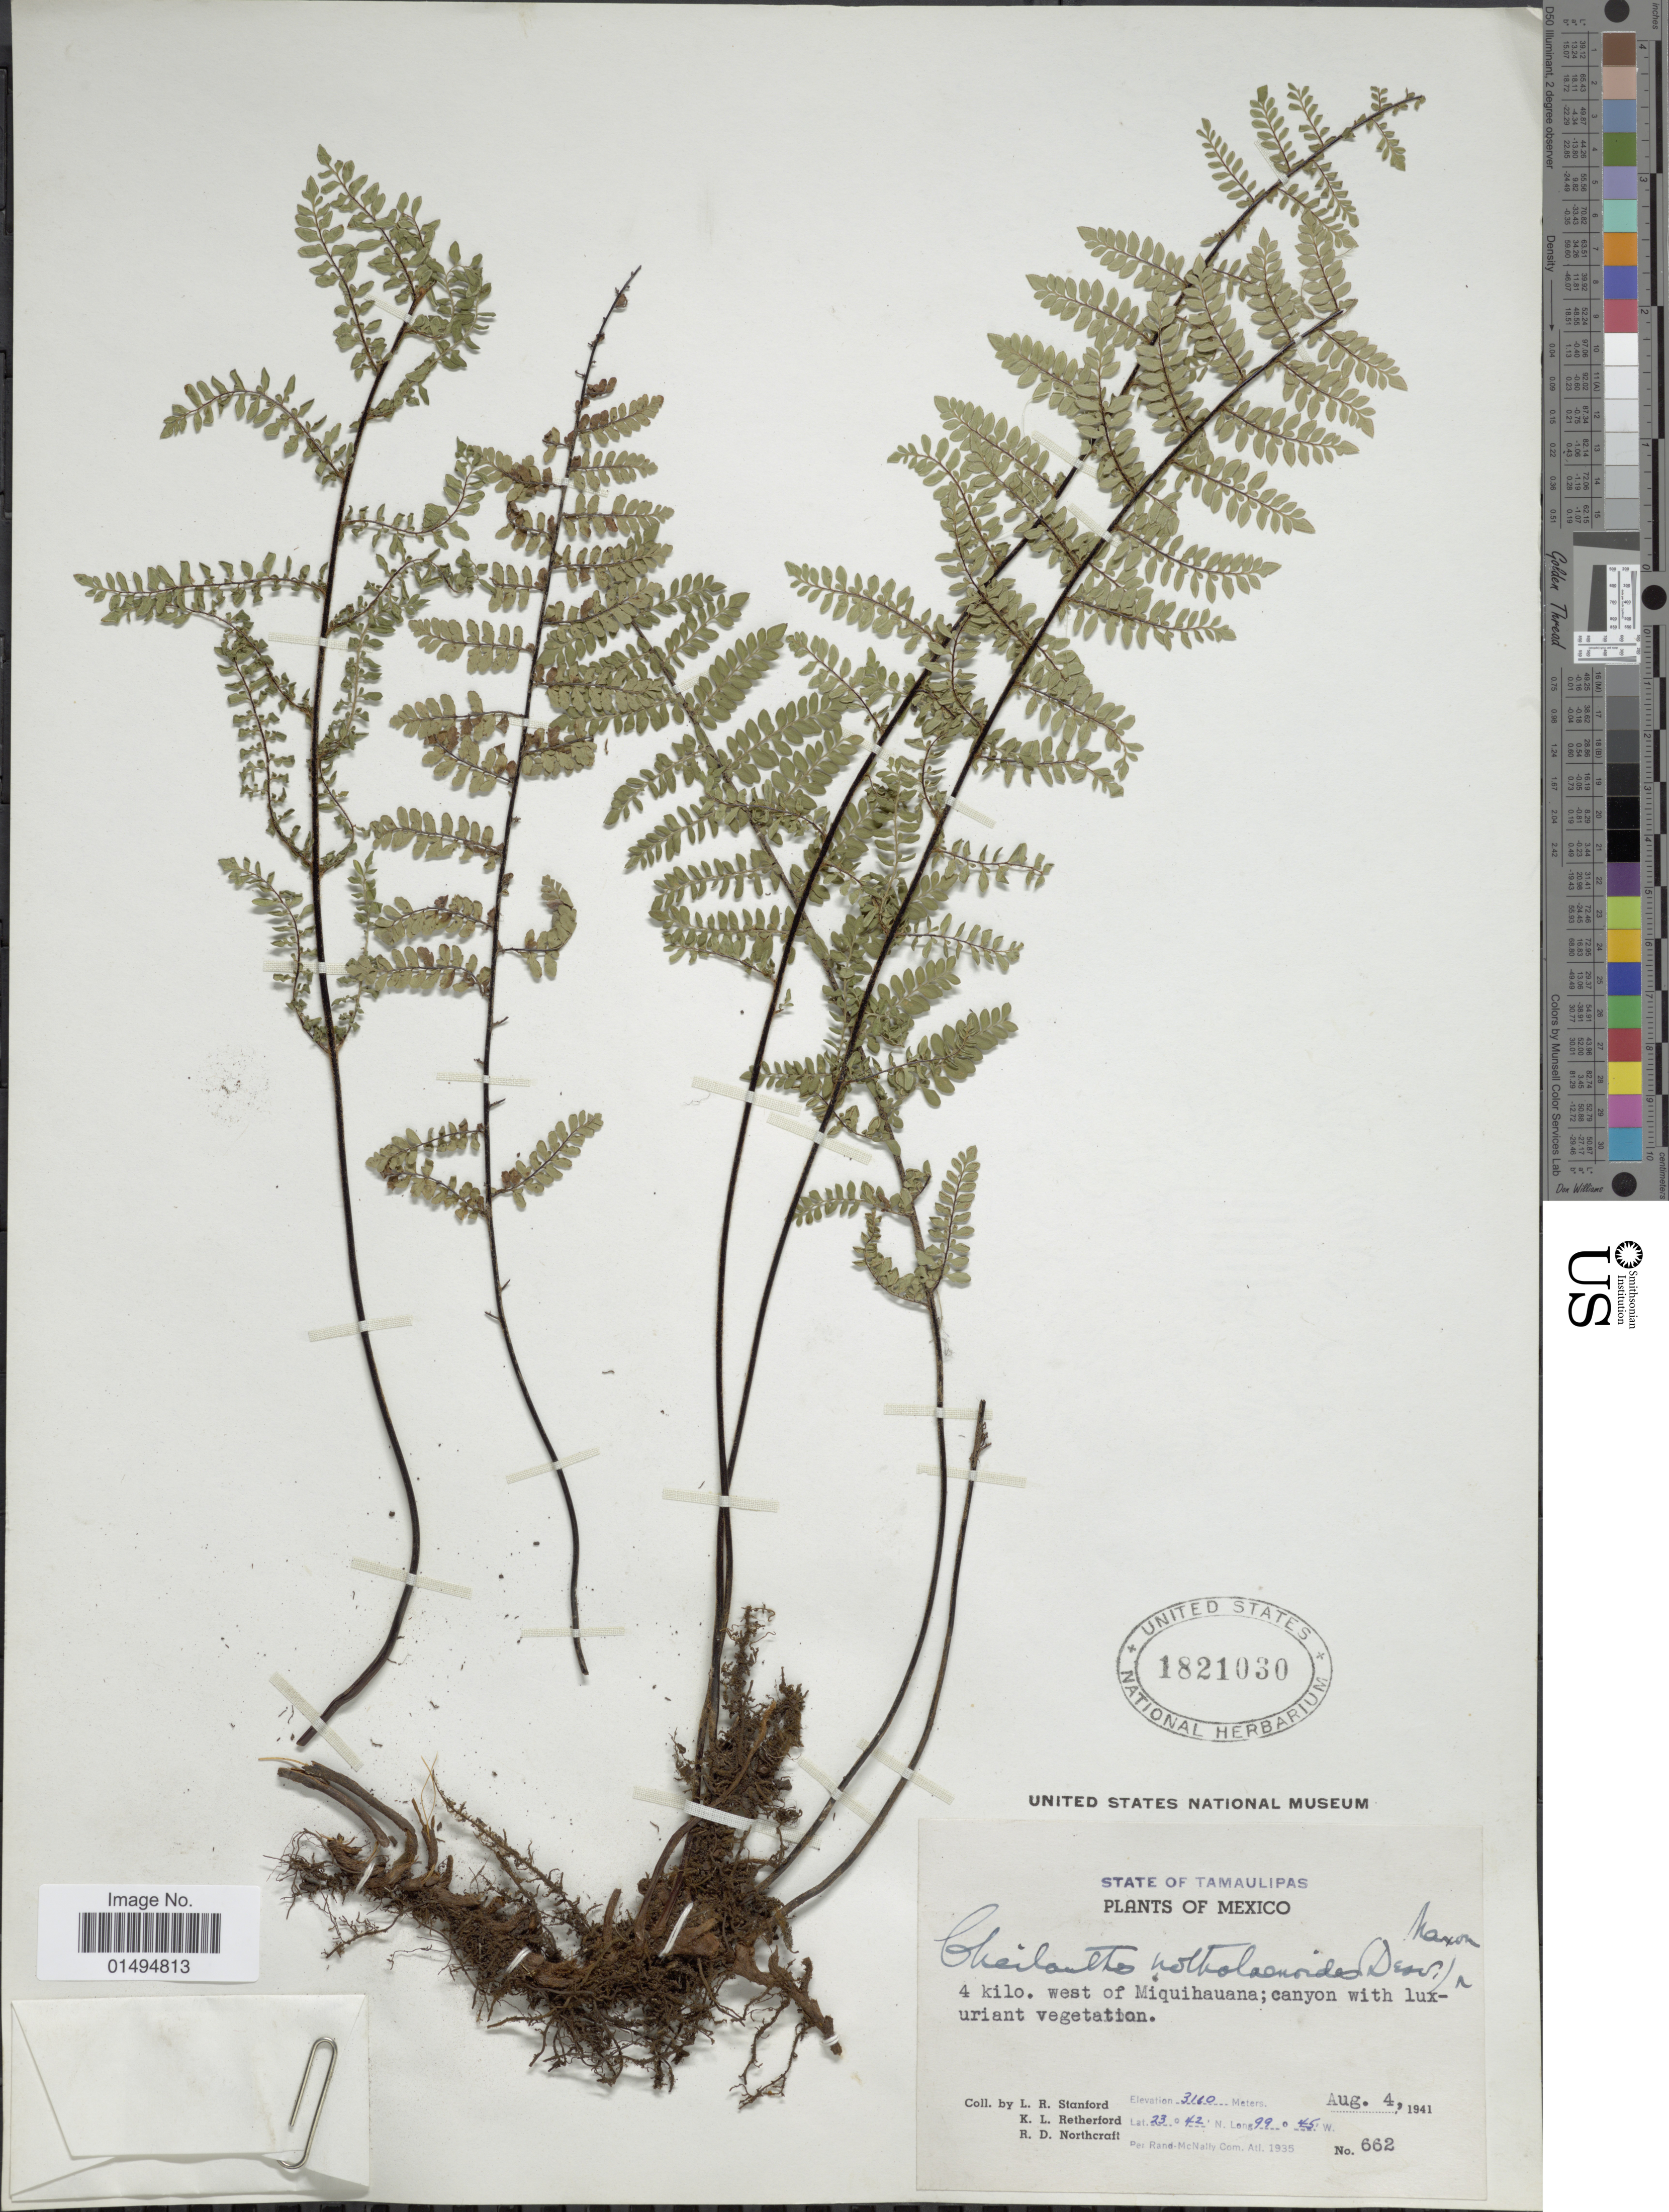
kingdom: Plantae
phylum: Tracheophyta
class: Polypodiopsida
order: Polypodiales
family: Pteridaceae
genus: Myriopteris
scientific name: Myriopteris notholaenoides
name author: (Desv.) Grusz & Windham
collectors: L. R. Stanford, K. Retherford & R. Northcraft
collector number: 662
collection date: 1941-08-04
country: Mexico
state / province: Tamaulipas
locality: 4 kilo. west of Miquihauana.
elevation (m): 3160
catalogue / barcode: US 1821030